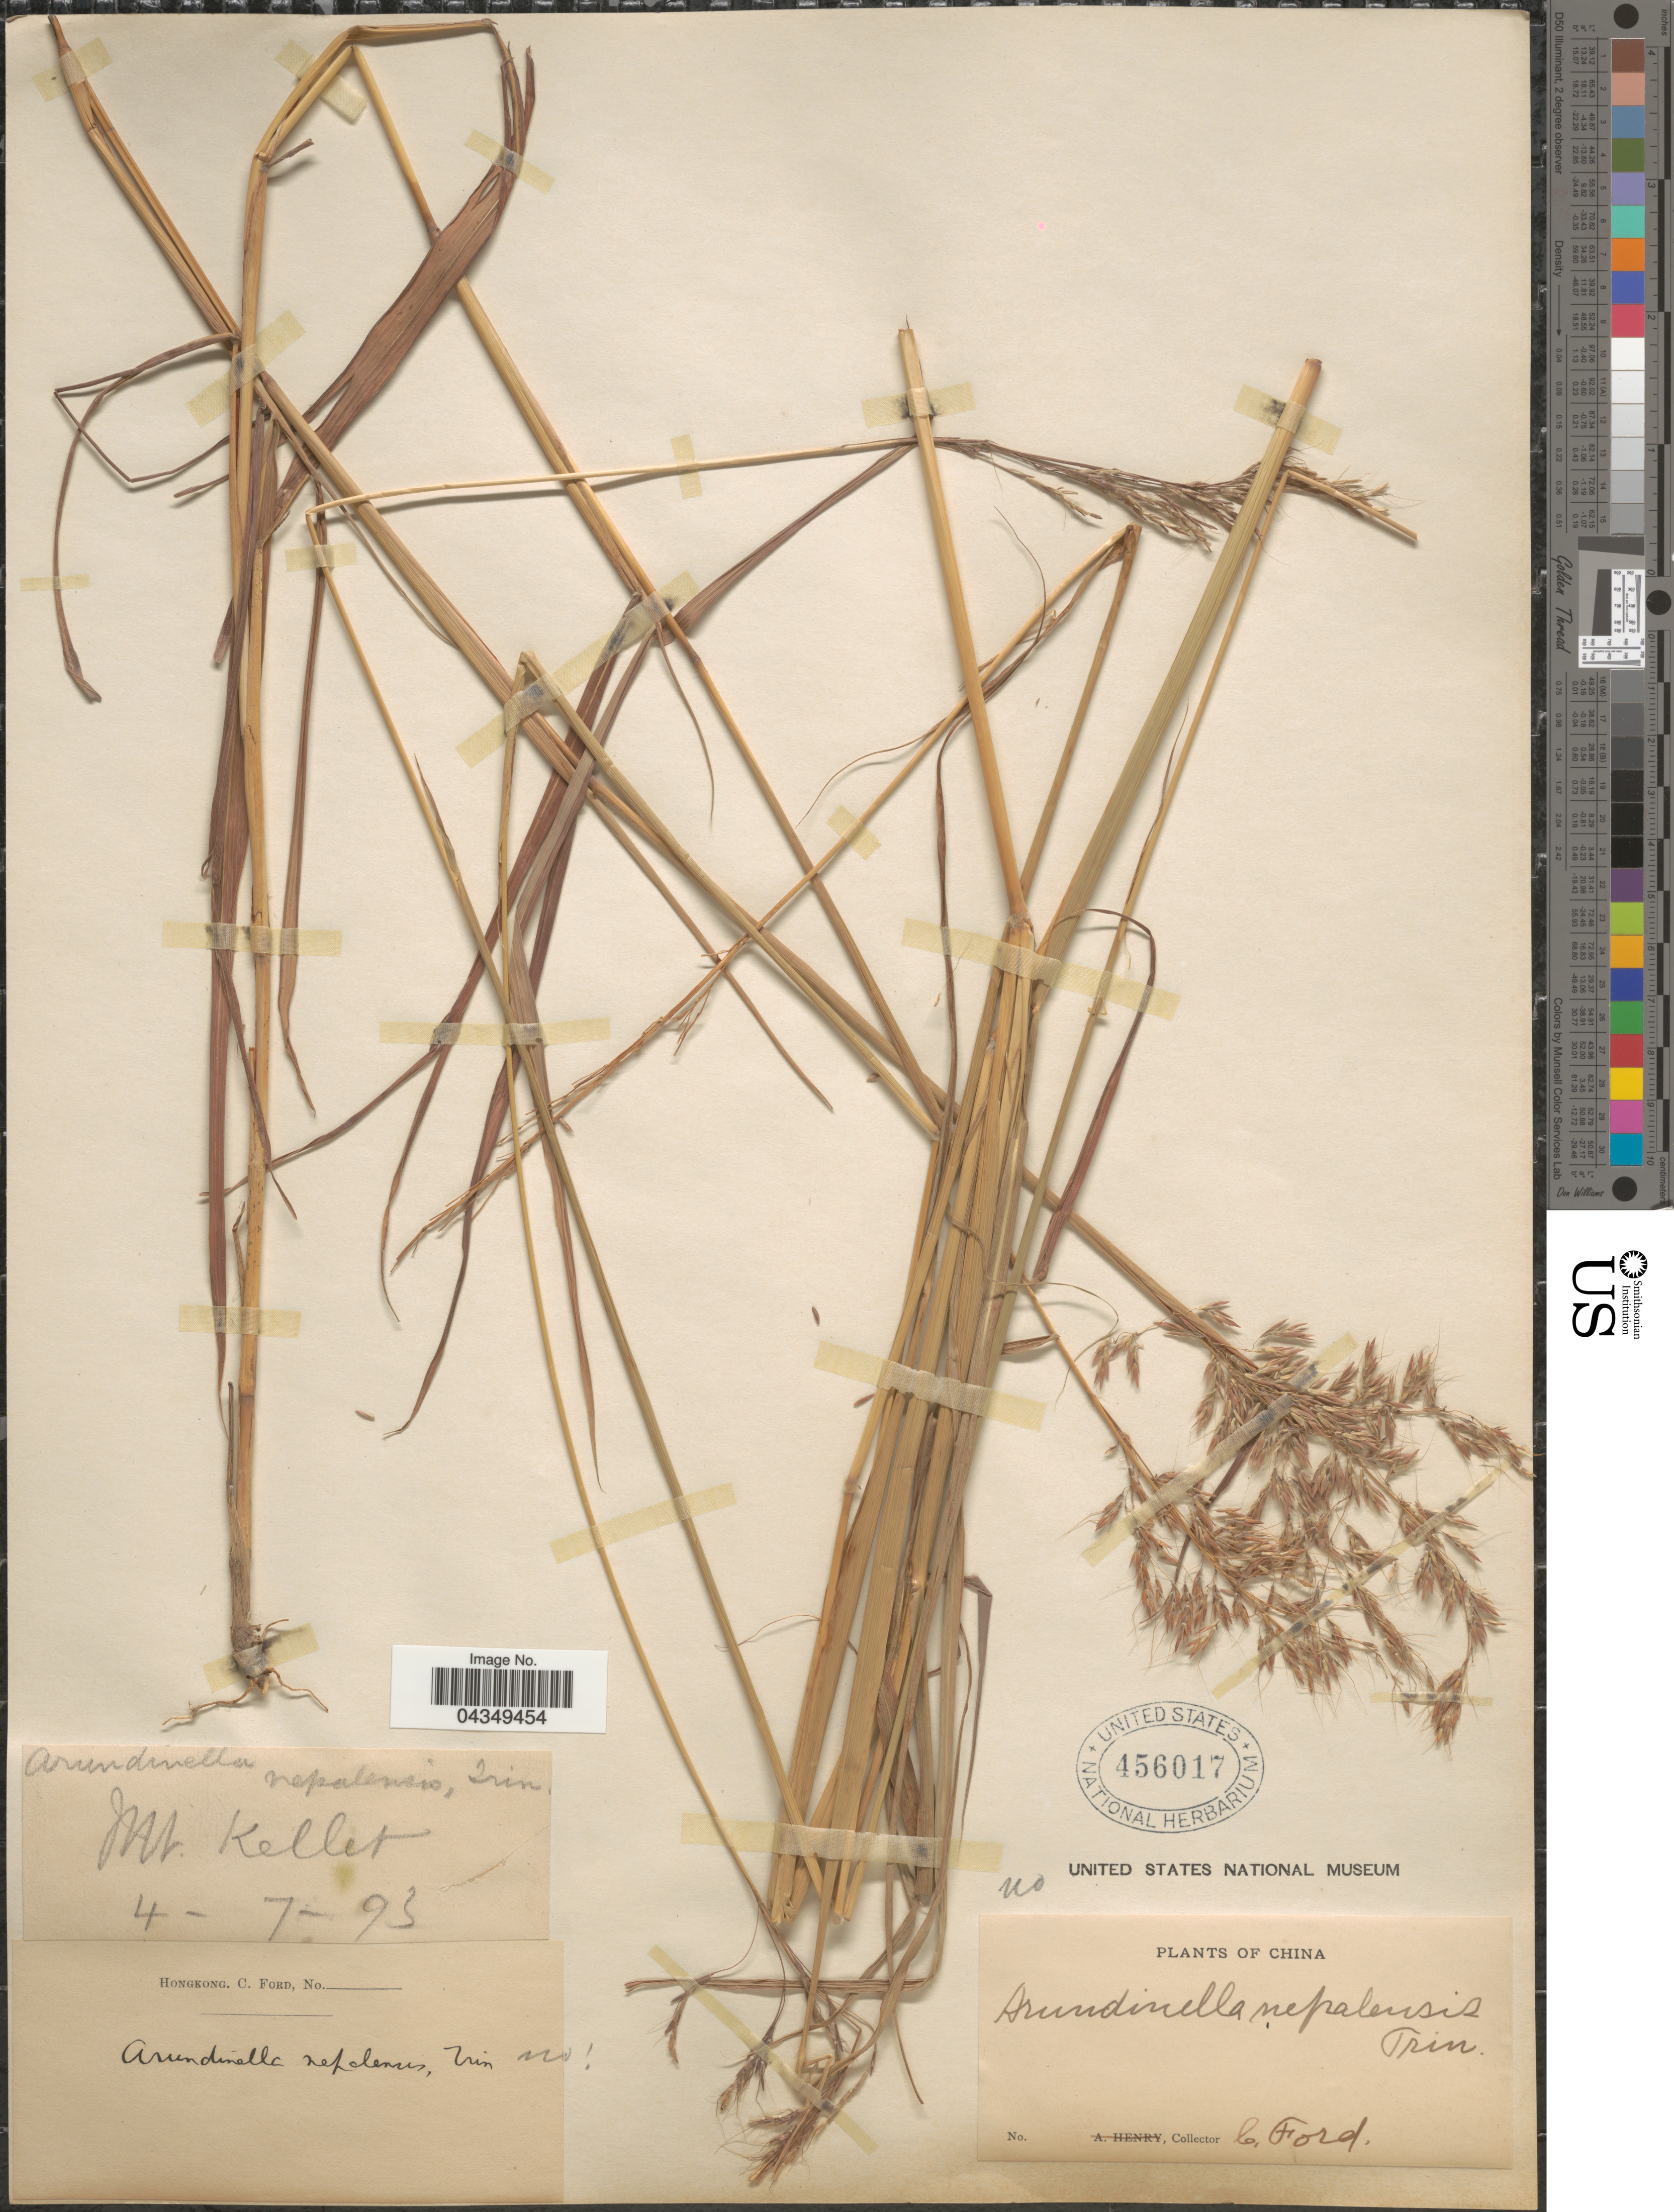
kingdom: Plantae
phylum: Tracheophyta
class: Liliopsida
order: Poales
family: Poaceae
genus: Capillipedium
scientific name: Capillipedium parviflorum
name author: (R. Br.) Stapf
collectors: C. Ford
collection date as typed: Transcribed d/m/y: 4/7/93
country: China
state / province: Hong Kong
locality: Mt. Kellet. Hongkong.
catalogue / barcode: US 456017